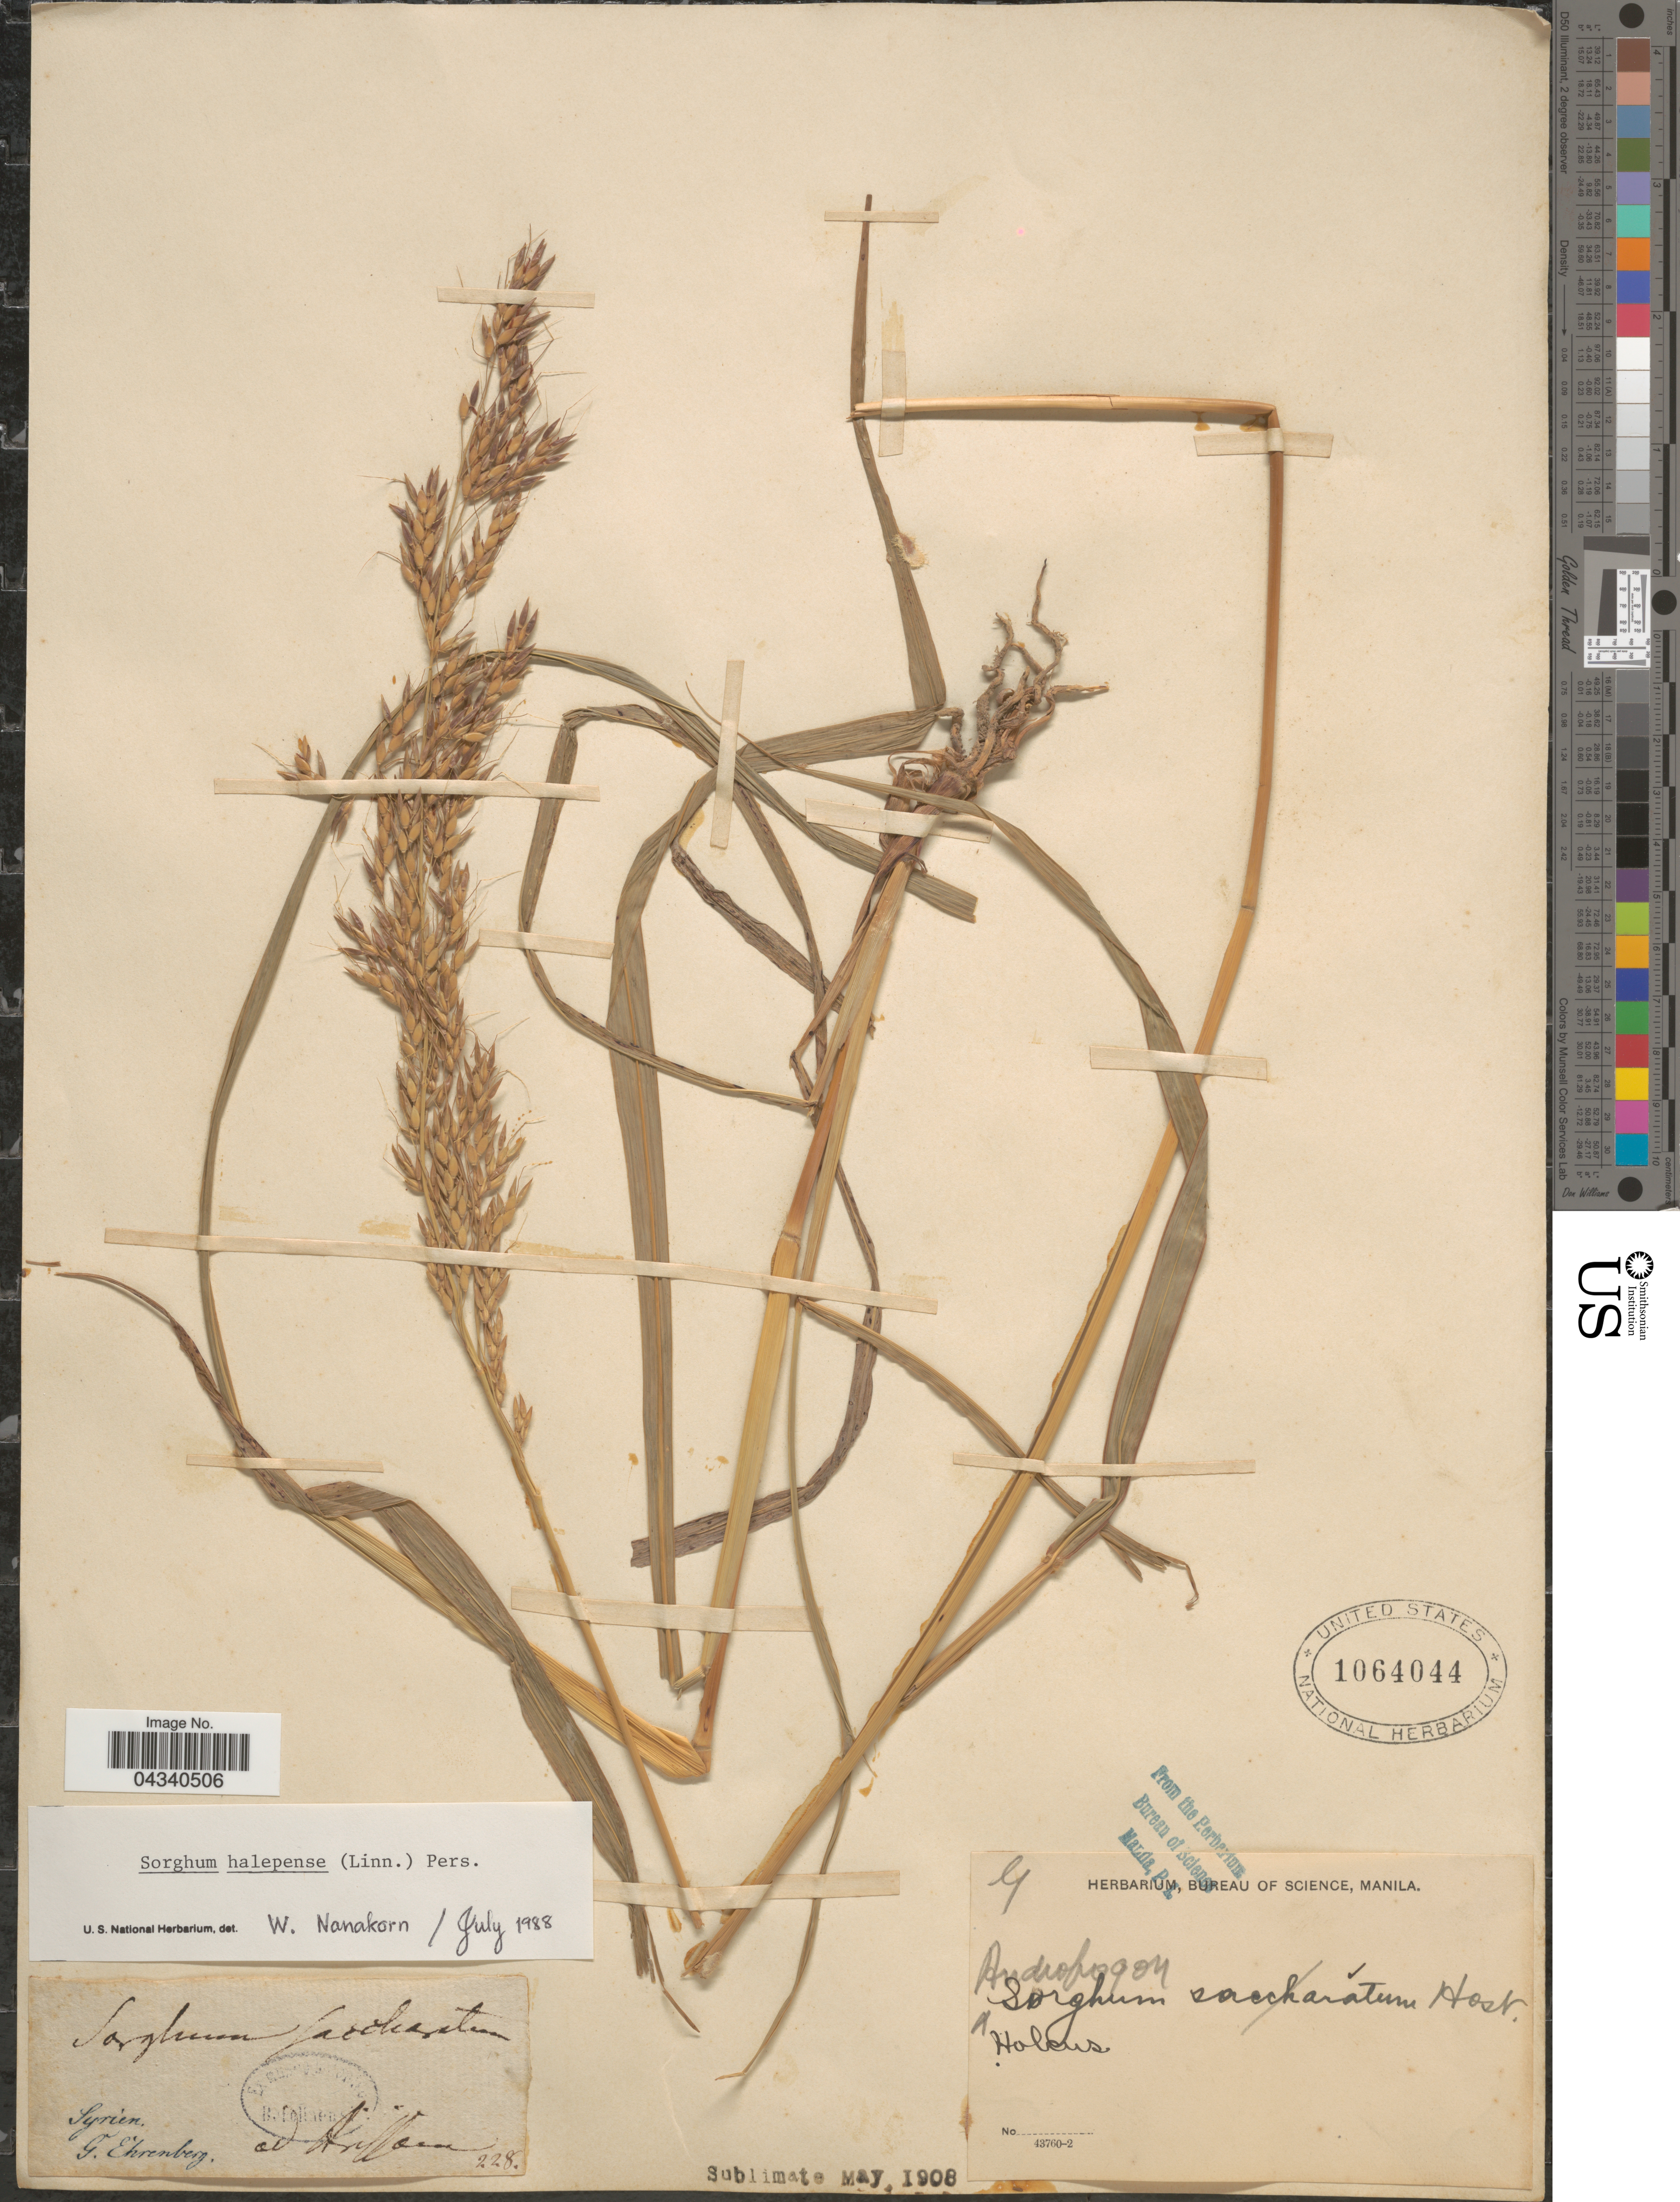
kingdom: Plantae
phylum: Tracheophyta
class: Liliopsida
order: Poales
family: Poaceae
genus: Sorghum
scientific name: Sorghum halepense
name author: (L.) Pers.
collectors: G. Ehrenberg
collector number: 228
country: Syria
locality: Syrien. Ad [illegible text].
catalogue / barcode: US 1064044